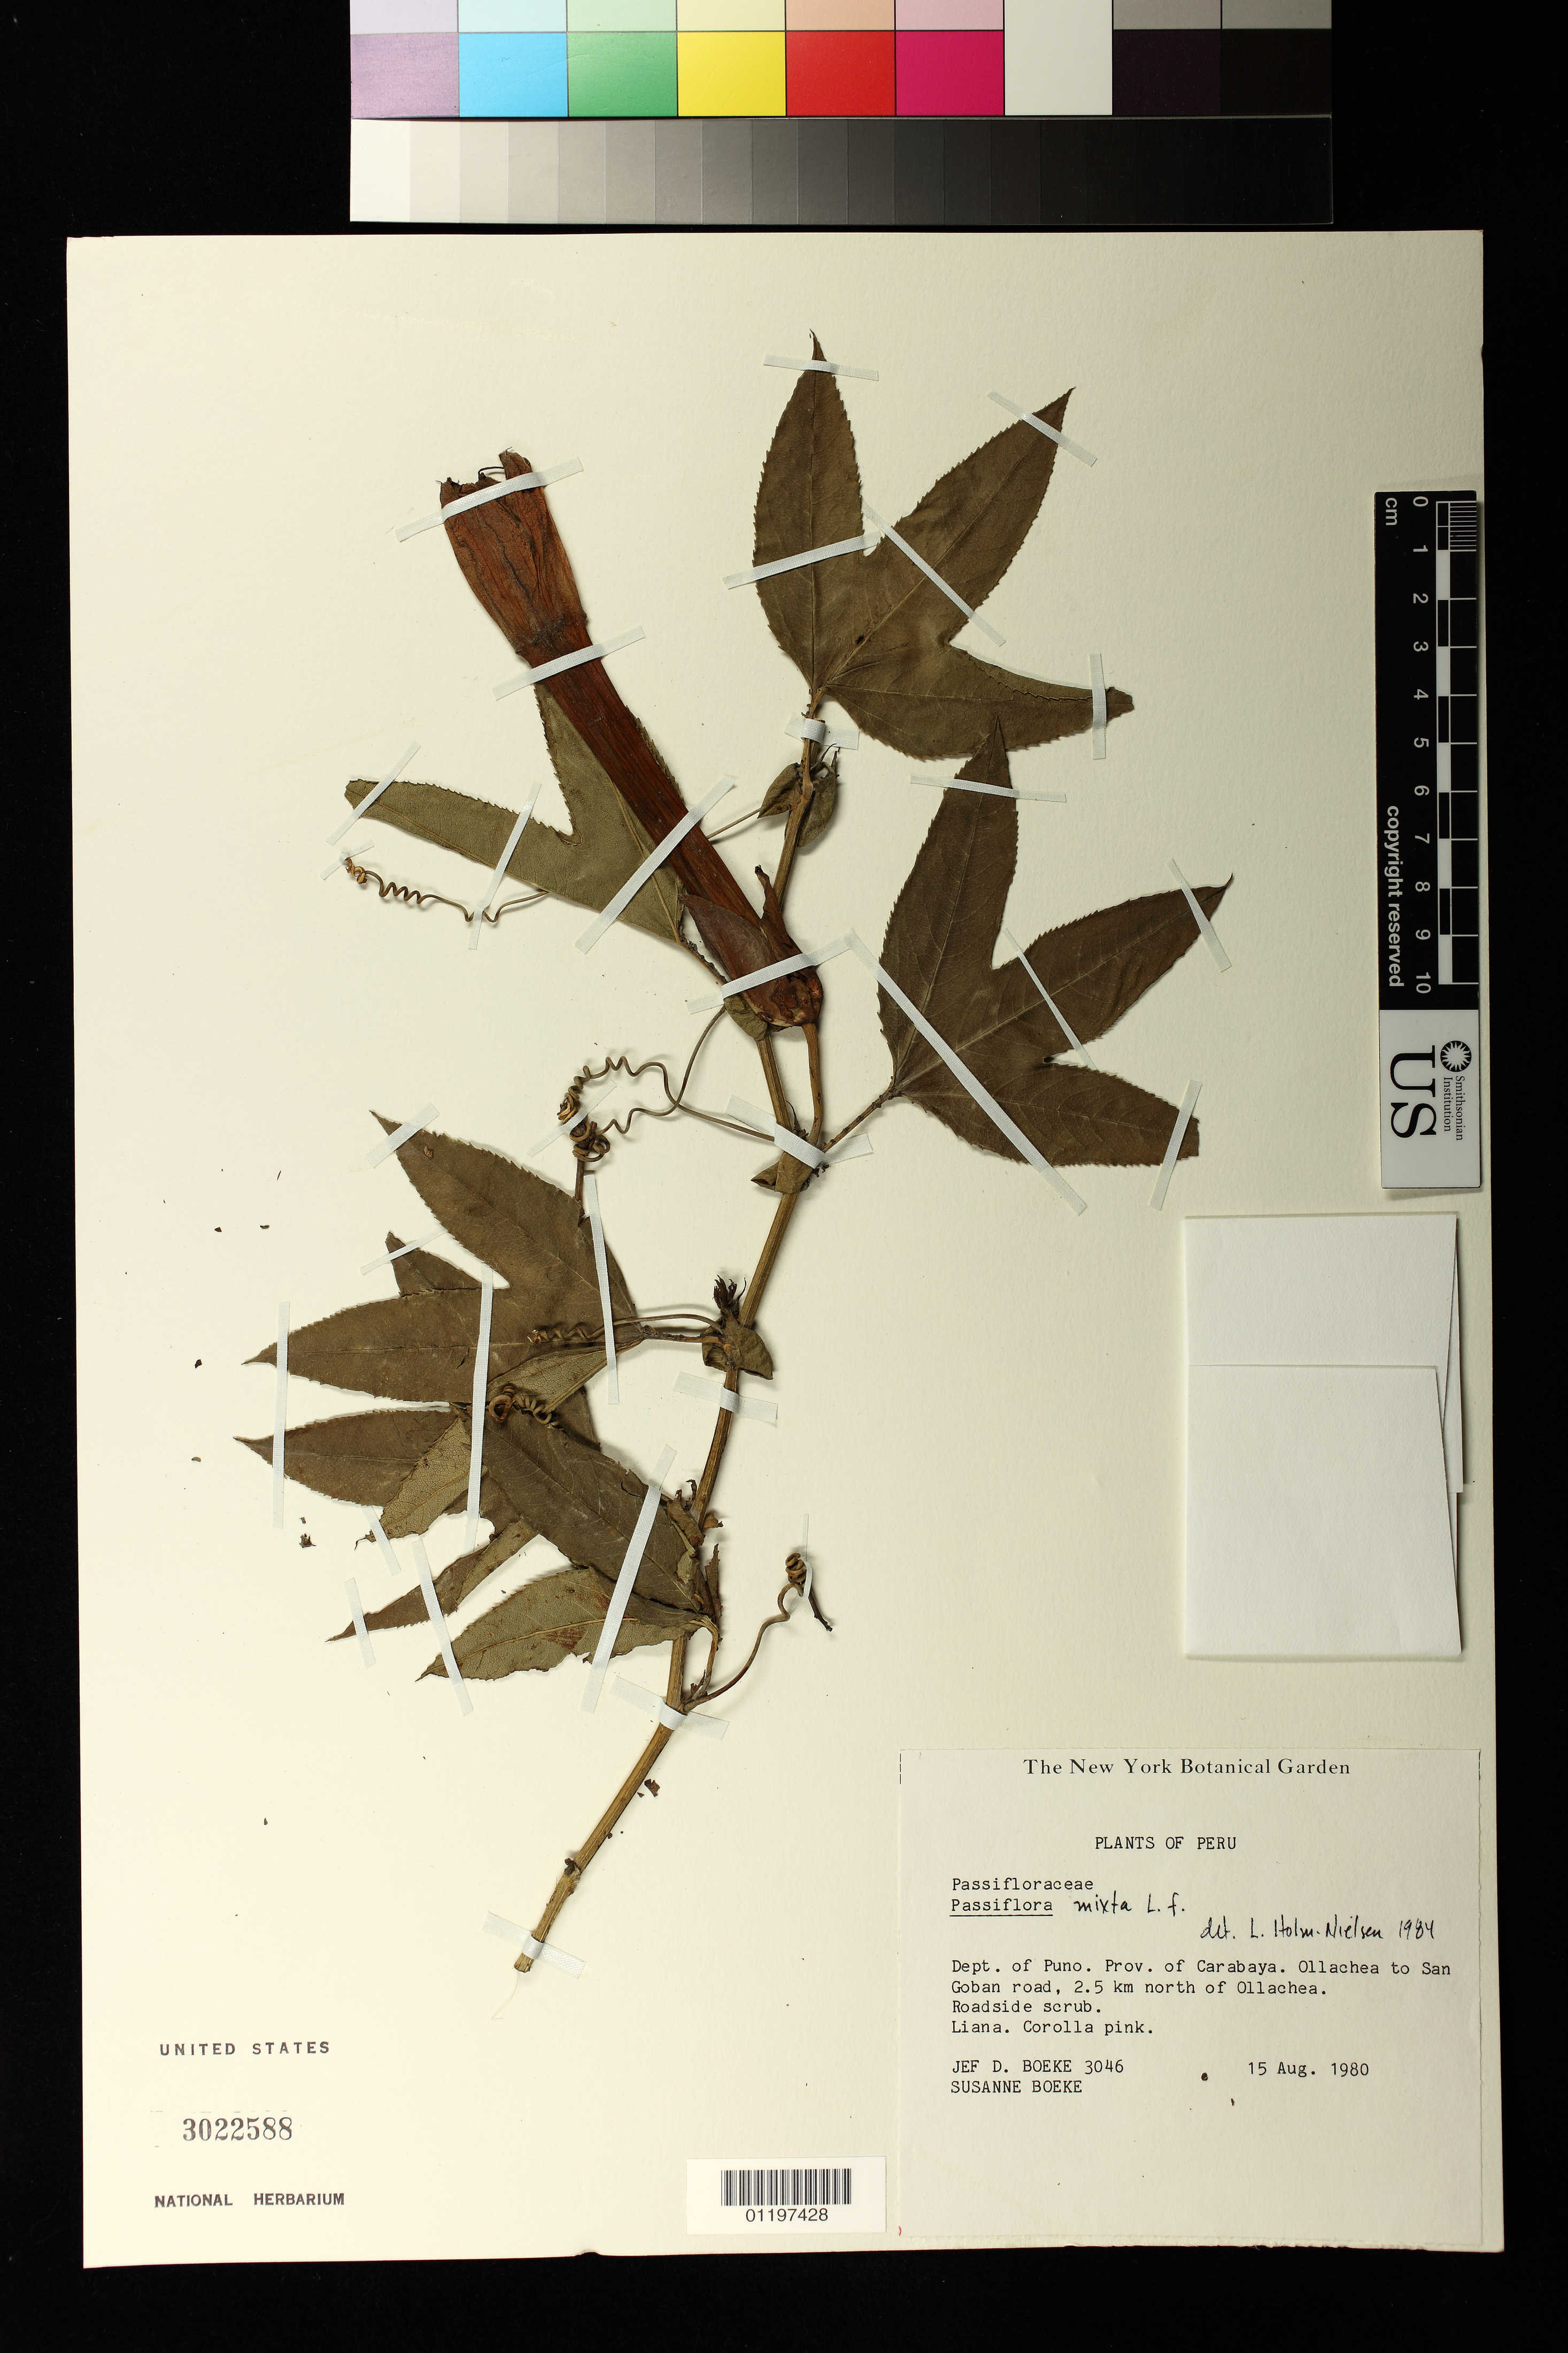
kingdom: Plantae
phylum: Tracheophyta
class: Magnoliopsida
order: Malpighiales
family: Passifloraceae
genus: Passiflora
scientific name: Passiflora mixta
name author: L. f.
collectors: J. D. Boeke & S. Boeke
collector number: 3046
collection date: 1980-08-15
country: Peru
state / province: Puno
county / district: Carabaya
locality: Ollachea to San Goban road, 2.5 km north of Ollachea.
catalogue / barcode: US 3022588